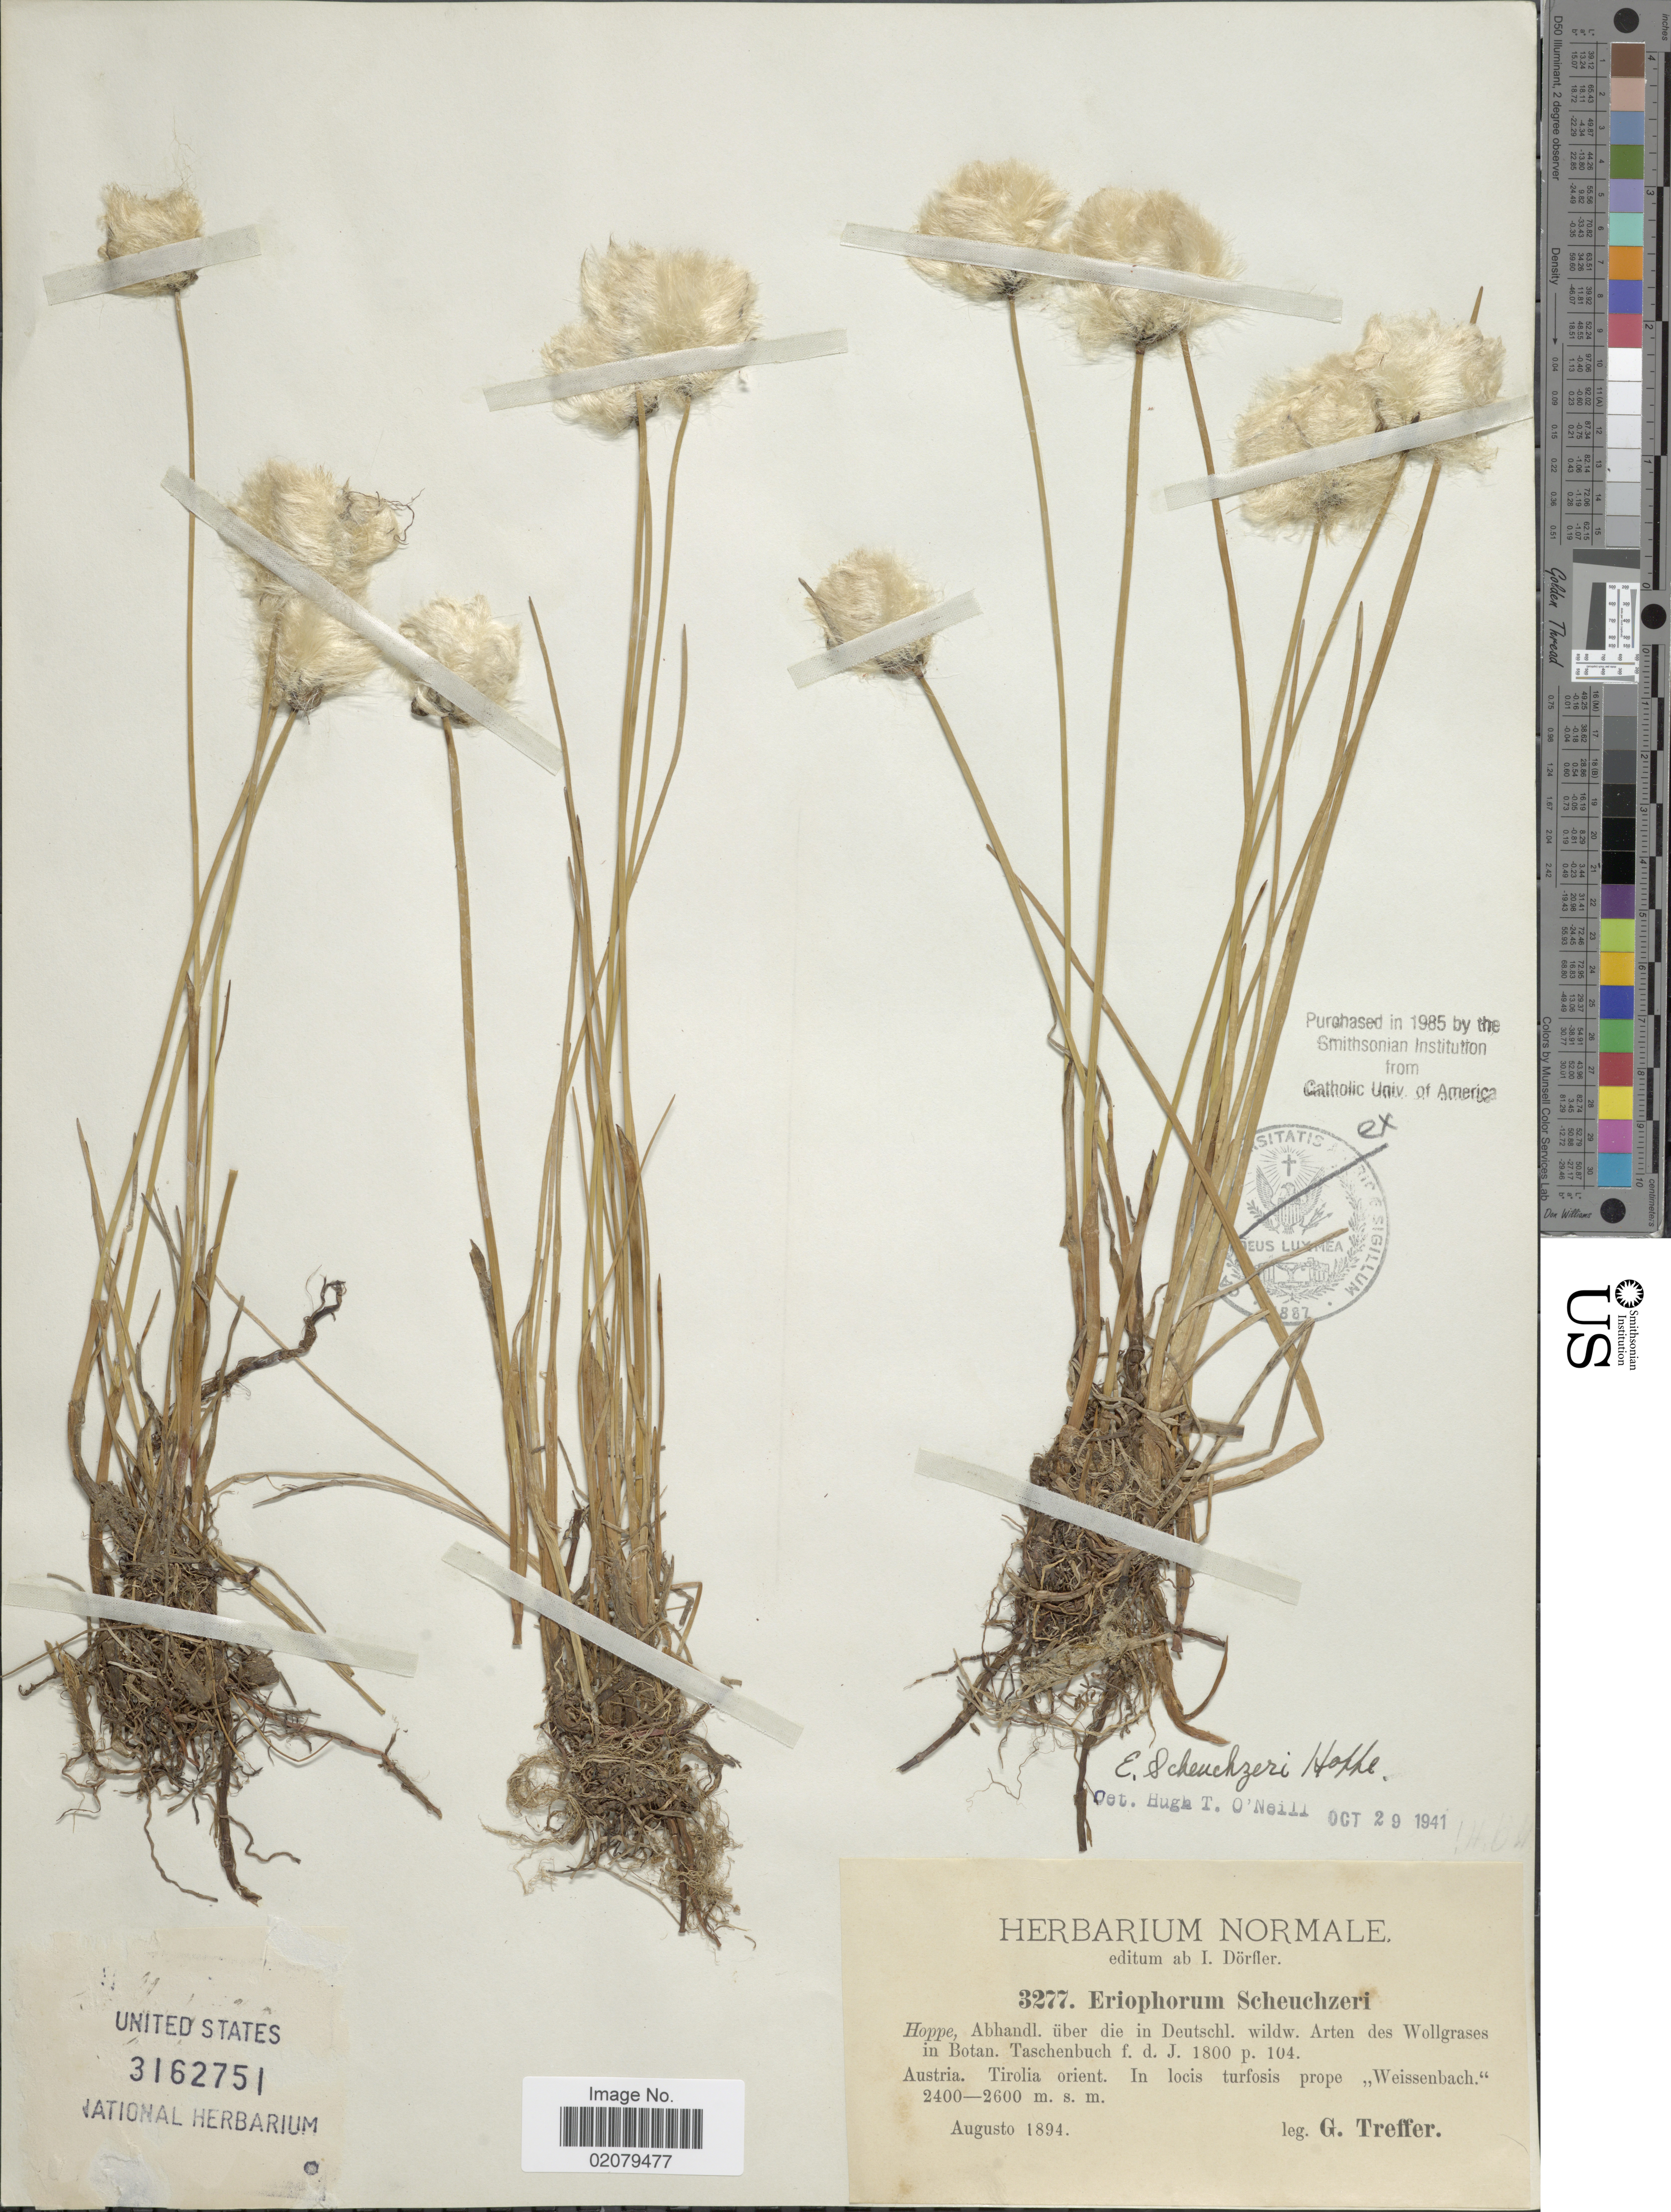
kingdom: Plantae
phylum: Tracheophyta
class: Liliopsida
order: Poales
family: Cyperaceae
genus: Eriophorum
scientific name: Eriophorum scheuchzeri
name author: Hoppe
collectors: G. Treffer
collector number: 3277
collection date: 1894-08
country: Austria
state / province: Tirol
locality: Tirolia orient. In locis turfosis prope Weissenbach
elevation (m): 2400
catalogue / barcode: US 3162751